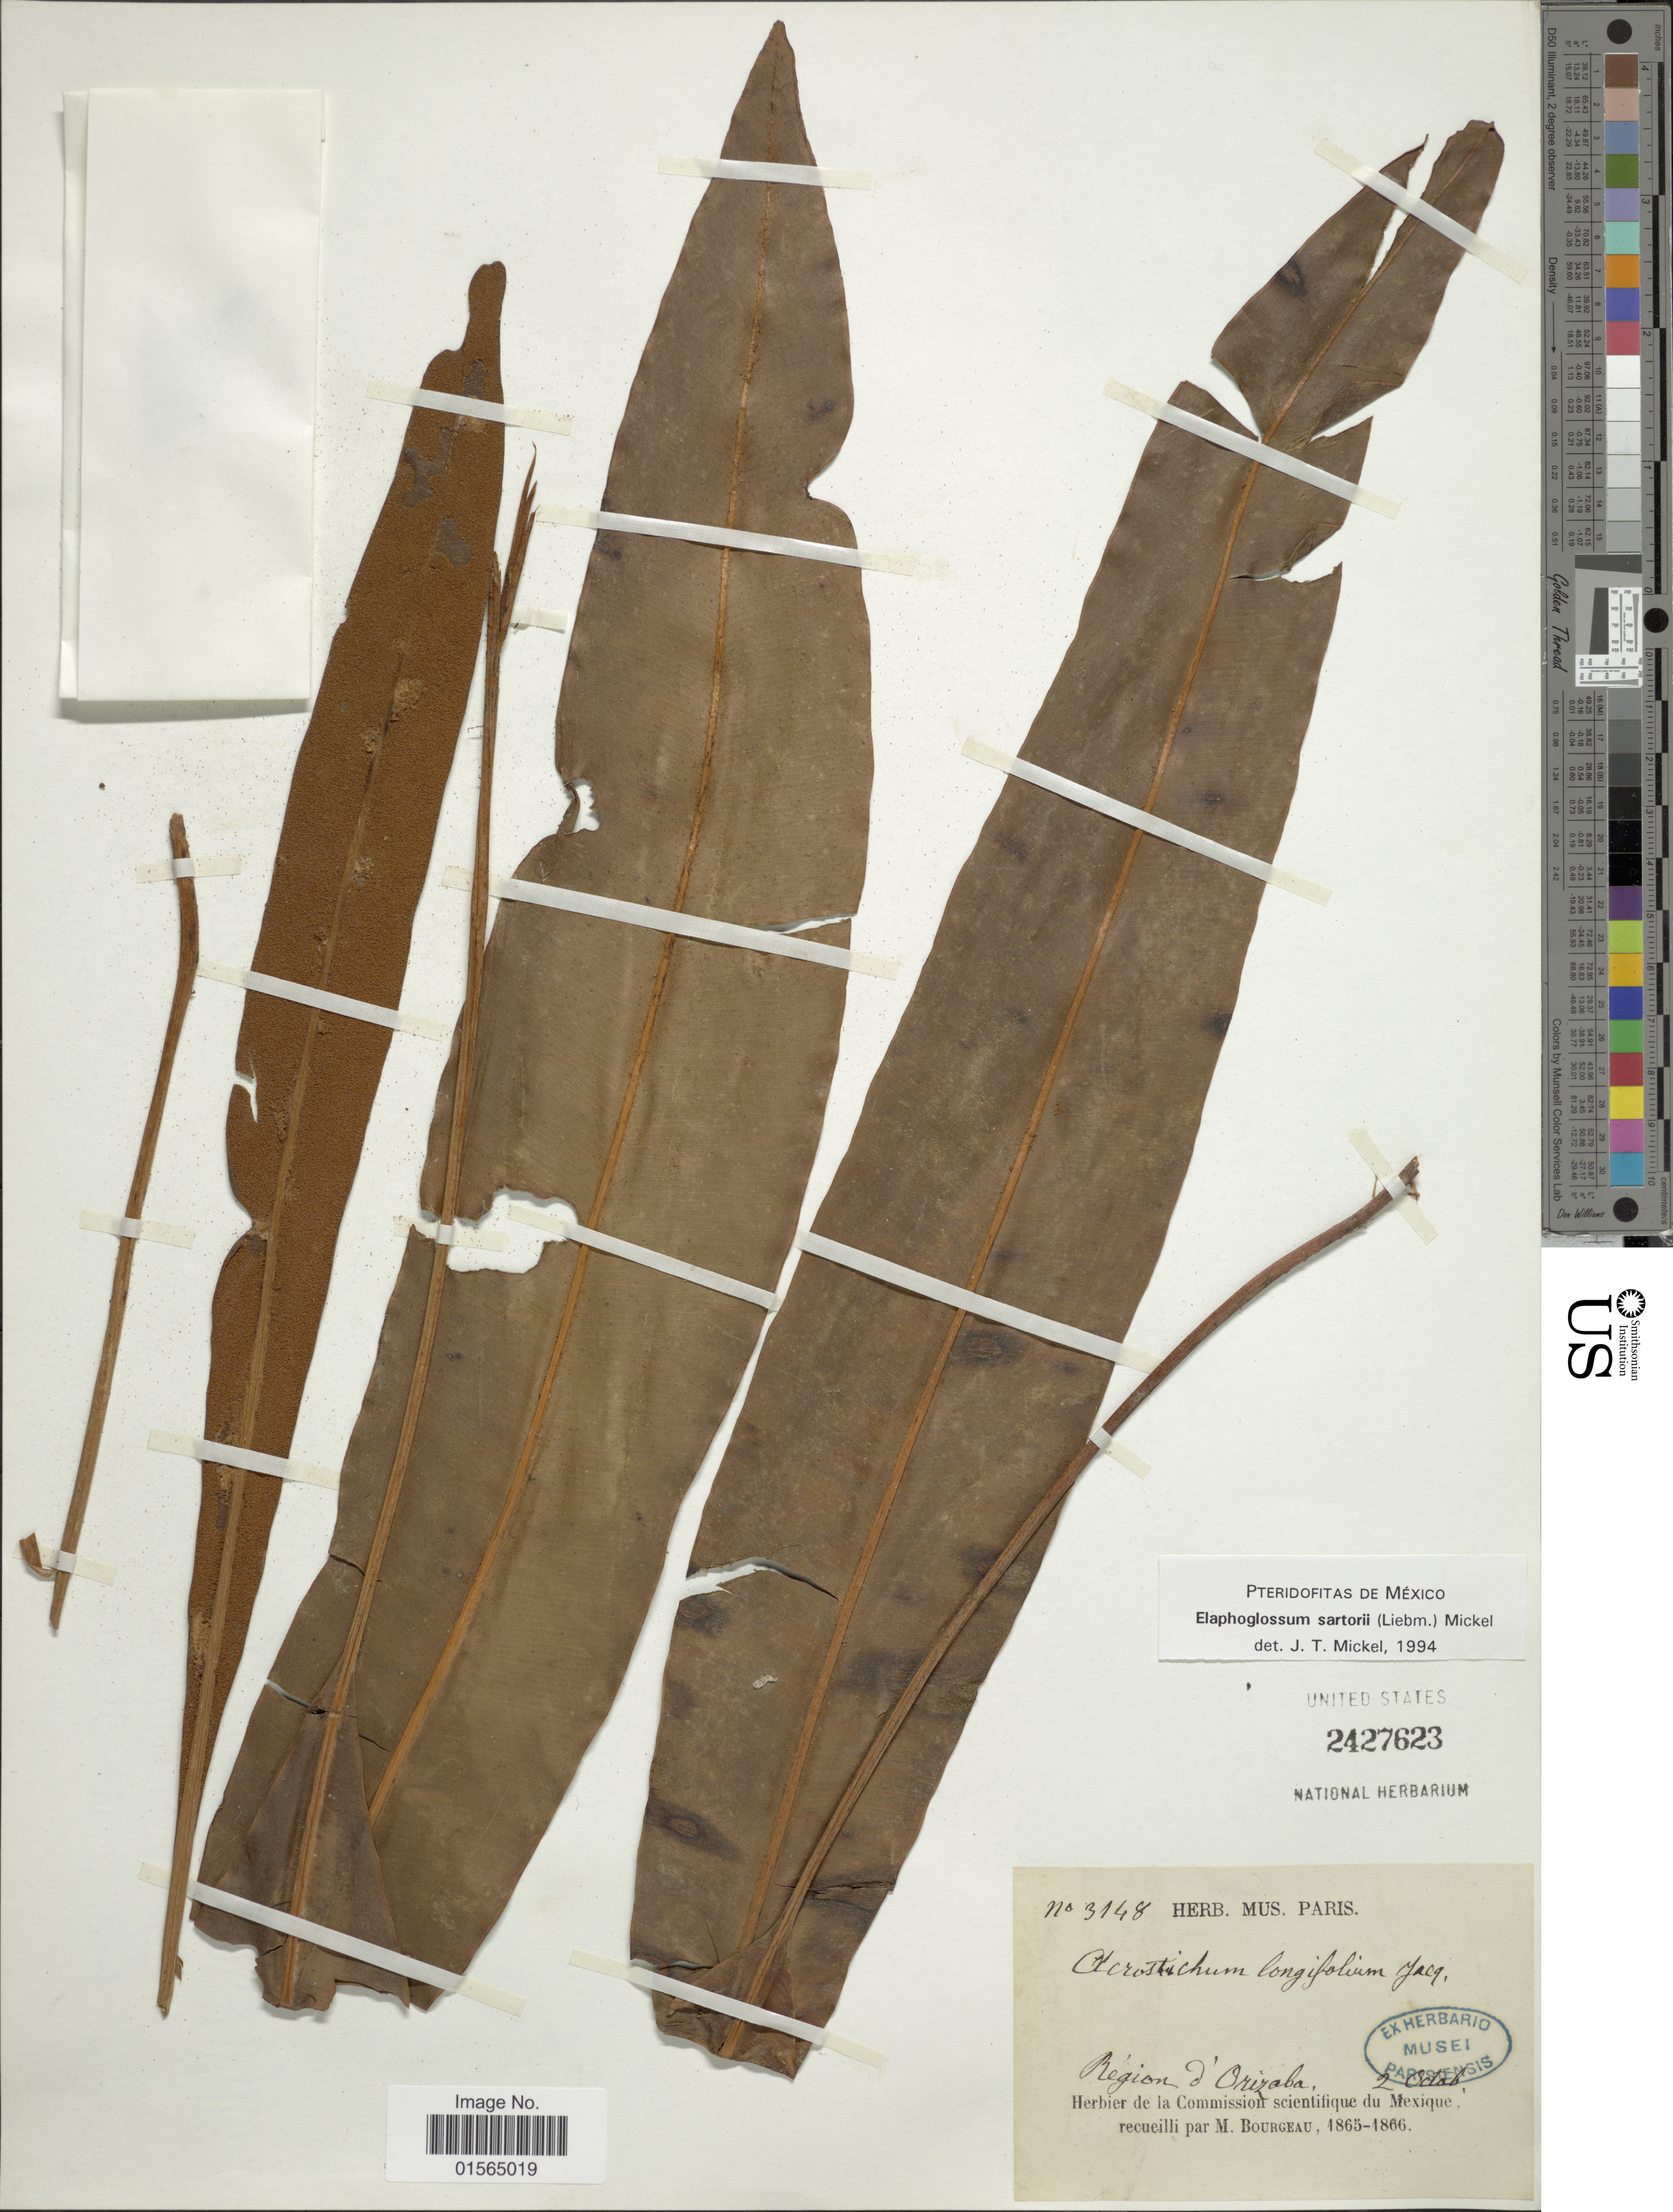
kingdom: Plantae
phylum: Tracheophyta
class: Polypodiopsida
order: Polypodiales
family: Dryopteridaceae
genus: Elaphoglossum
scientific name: Elaphoglossum sartorii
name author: (Liebm.) Mickel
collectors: M. Bourgeau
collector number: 3148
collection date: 1865-10-02/1866-10-02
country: Mexico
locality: Region d'Orizaba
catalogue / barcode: US 2427623